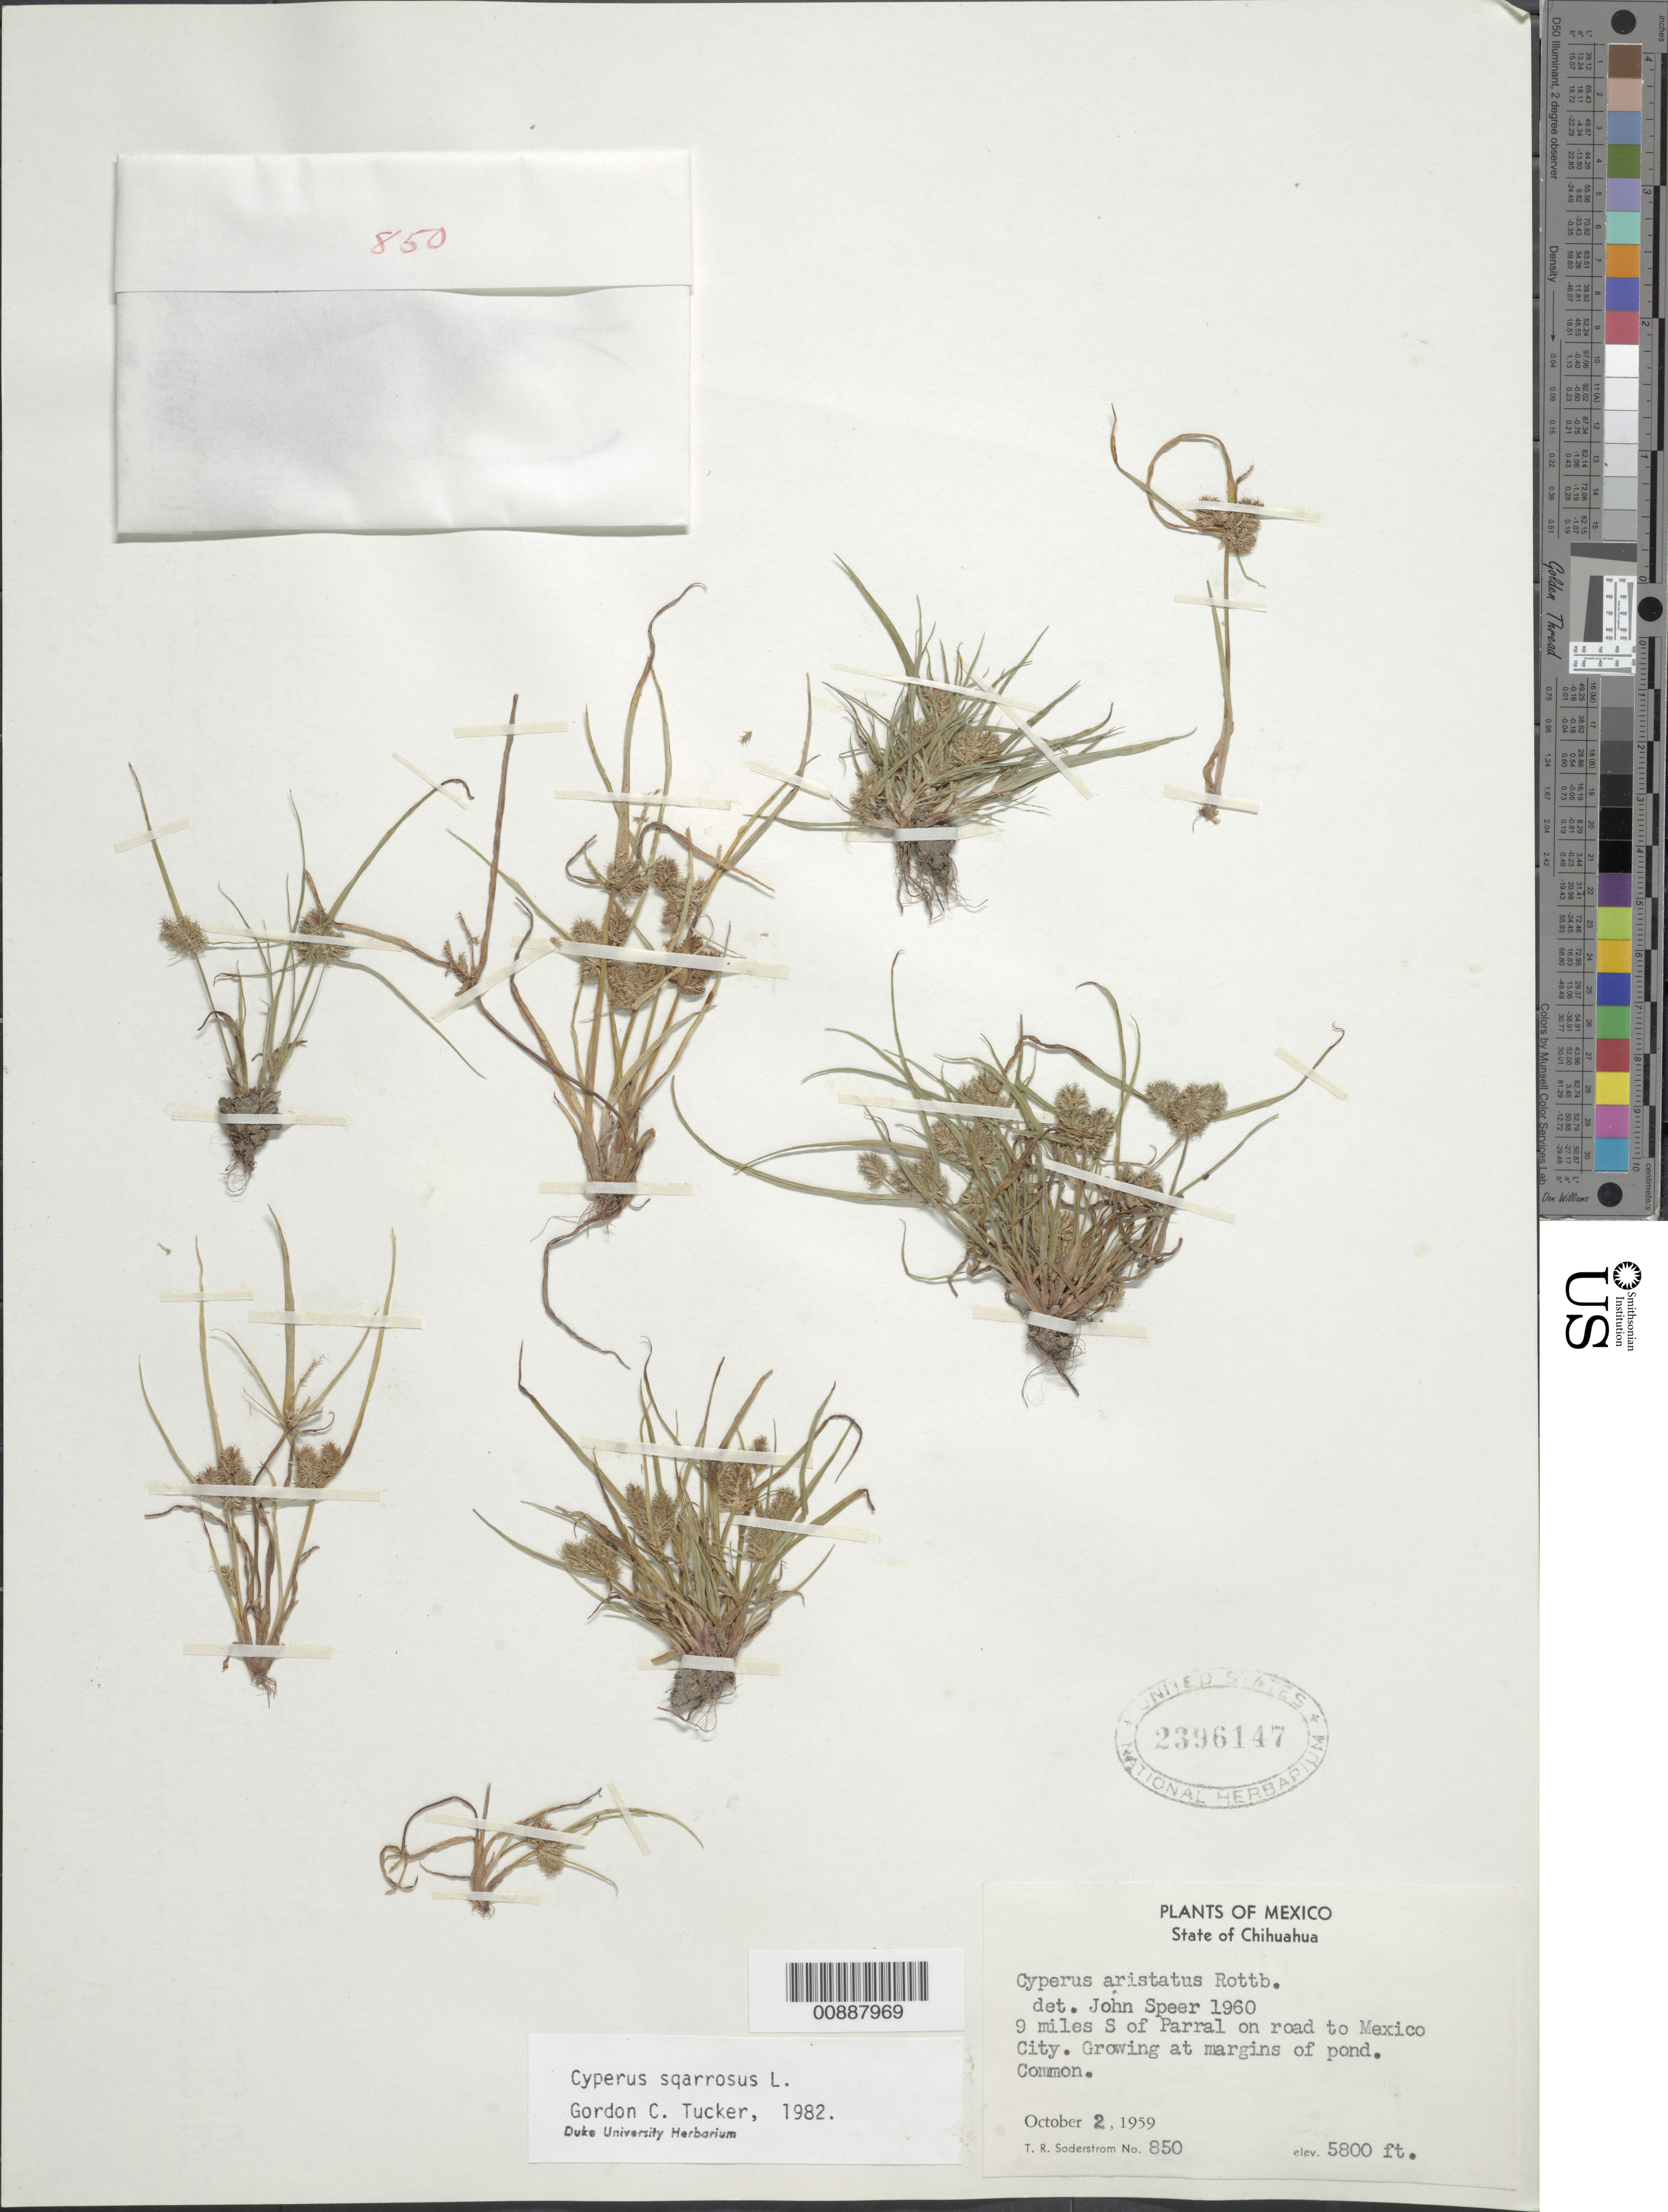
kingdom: Plantae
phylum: Tracheophyta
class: Liliopsida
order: Poales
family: Cyperaceae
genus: Cyperus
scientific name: Cyperus squarrosus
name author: L.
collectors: T. R. Soderstrom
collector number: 850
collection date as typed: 02 Oct 1959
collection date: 1959-10-02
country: Mexico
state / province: Chihuahua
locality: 9 miles S of Parral on road to Mexico City.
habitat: Growing at margins of pond.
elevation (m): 1768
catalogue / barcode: US 2396147